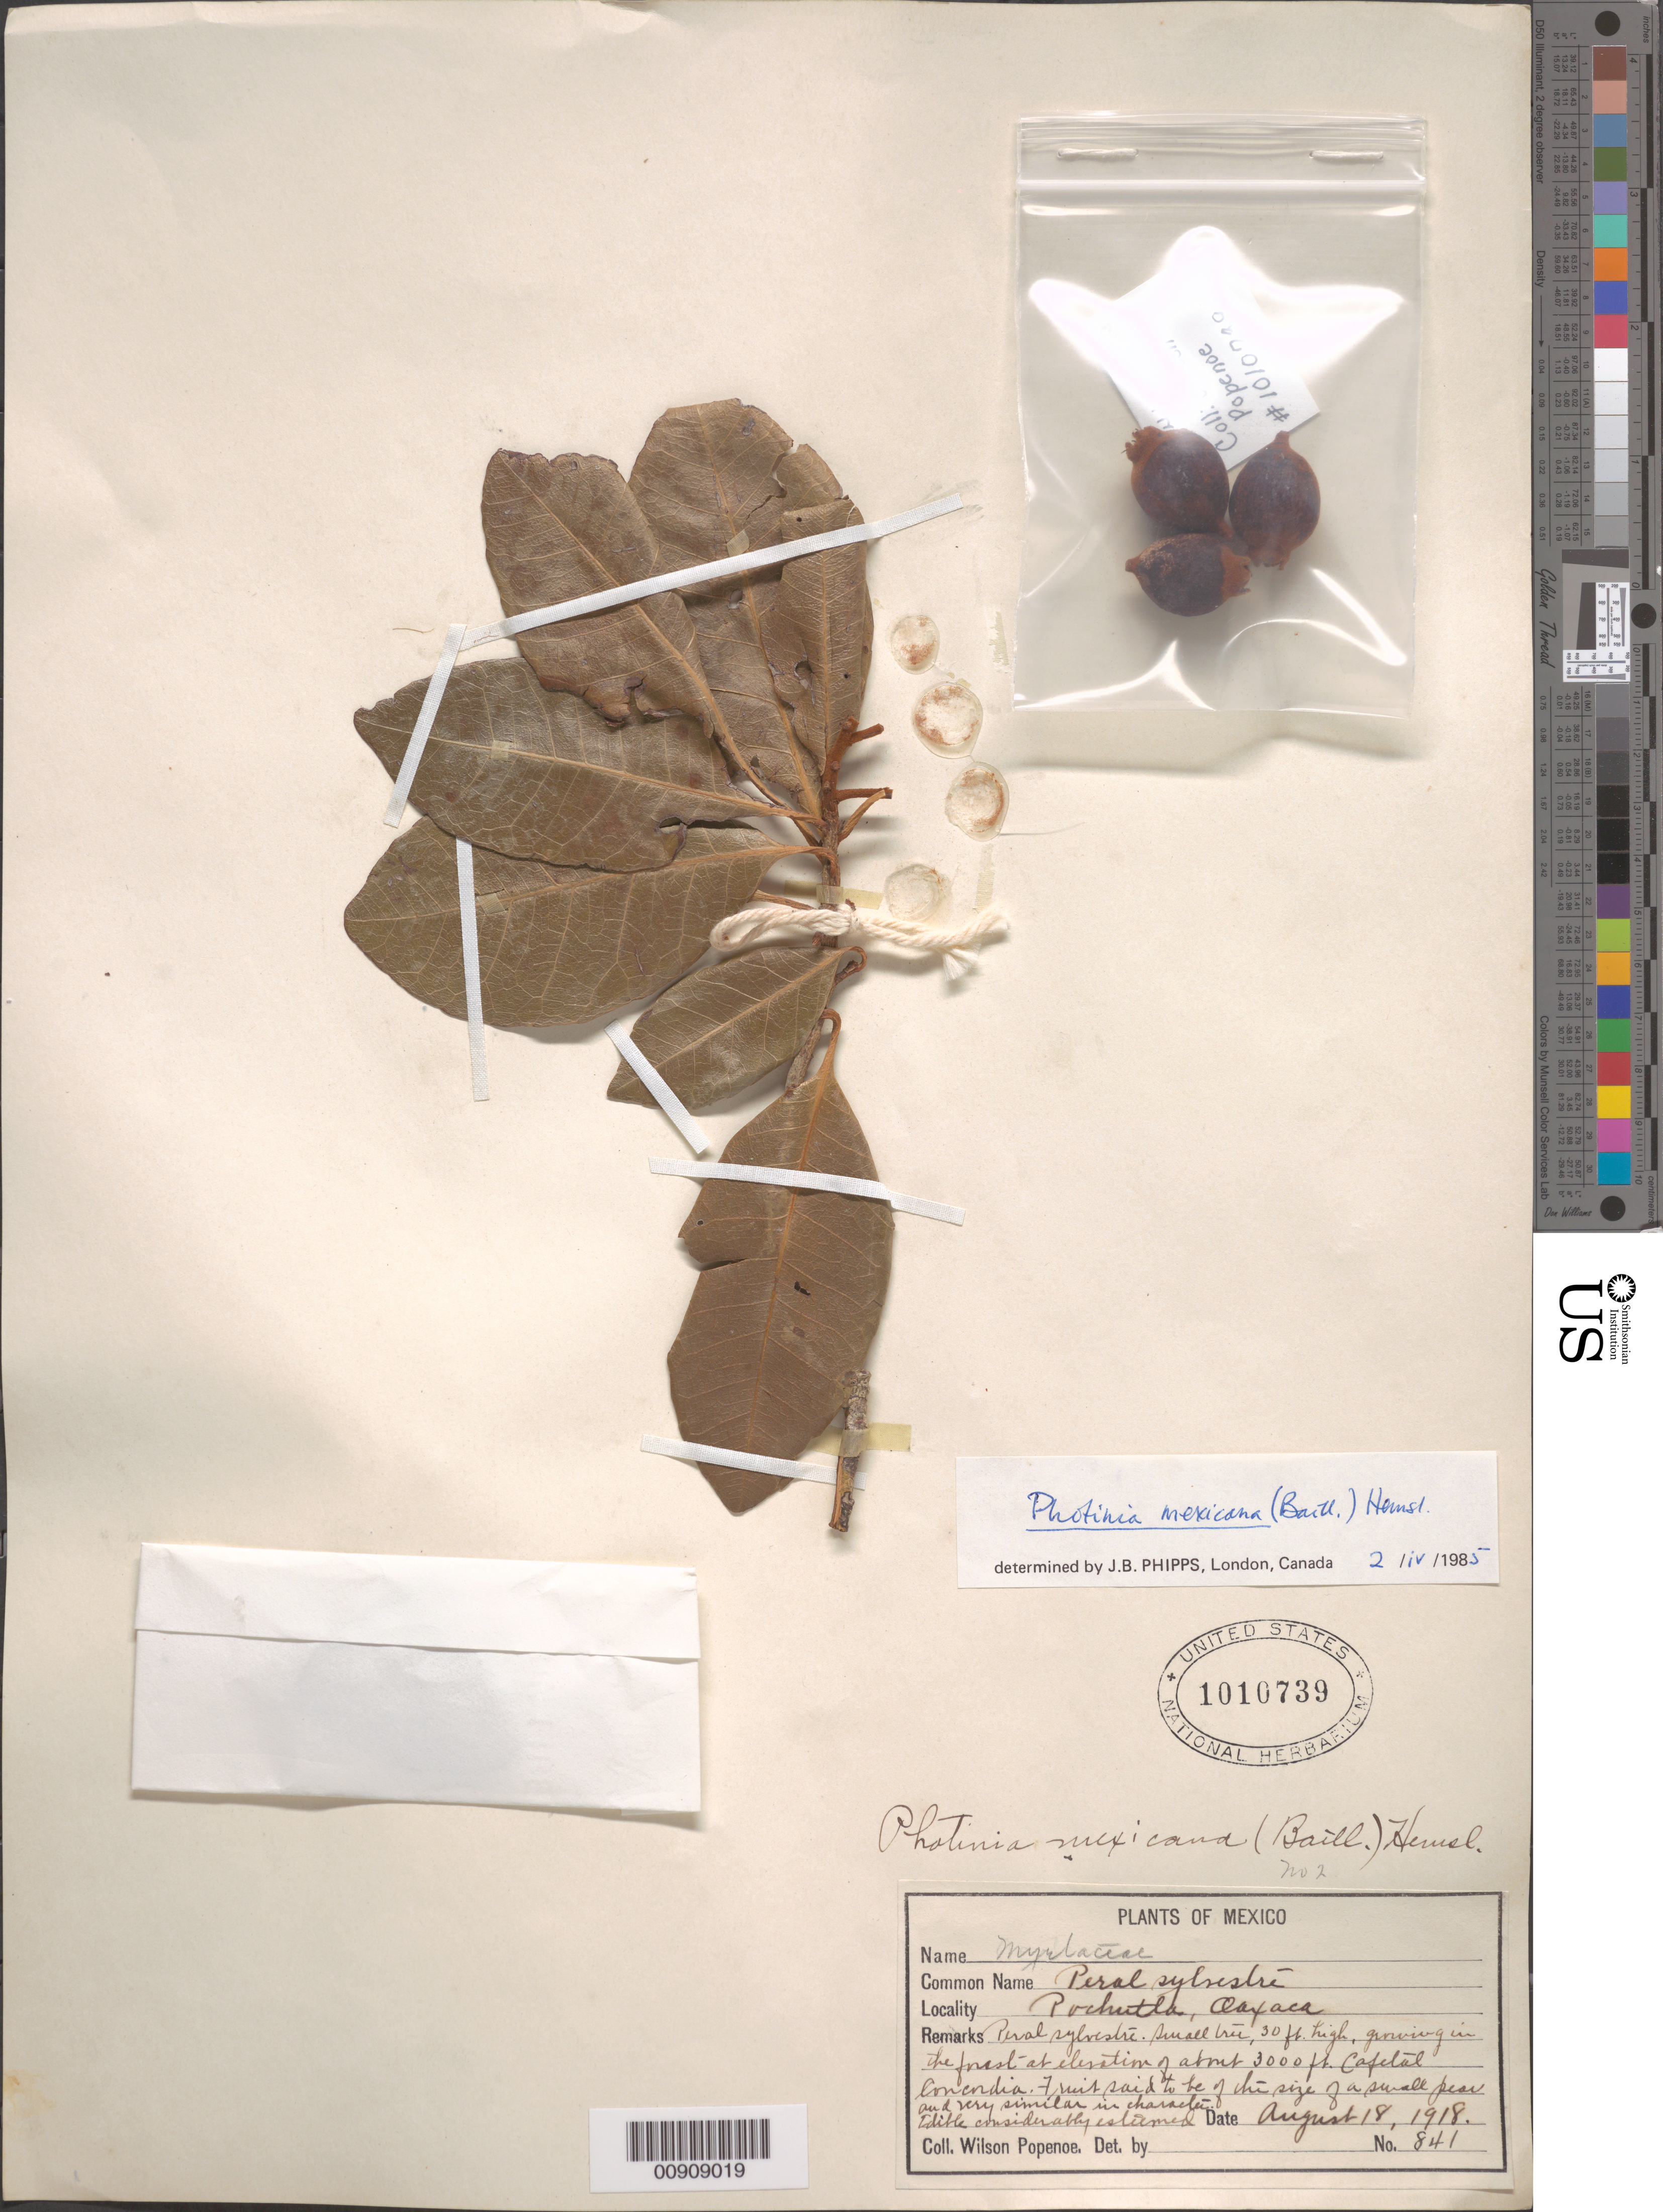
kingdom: Plantae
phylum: Tracheophyta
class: Magnoliopsida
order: Rosales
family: Rosaceae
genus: Phippsiomeles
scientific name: Phippsiomeles mexicana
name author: (Baill.) B.B. Liu & J. Wen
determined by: Strong, Mark T., (BOT), Smithsonian Institution - National Museum of Natural History (UNITED STATES)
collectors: F. W. Popenoe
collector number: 841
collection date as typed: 18 Aug 1918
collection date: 1918-08-18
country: Mexico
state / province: Oaxaca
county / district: Pochutla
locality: Cafetal Concordia, Pochutla, Oaxaca.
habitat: Growing in the forest.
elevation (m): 914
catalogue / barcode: US 1010739